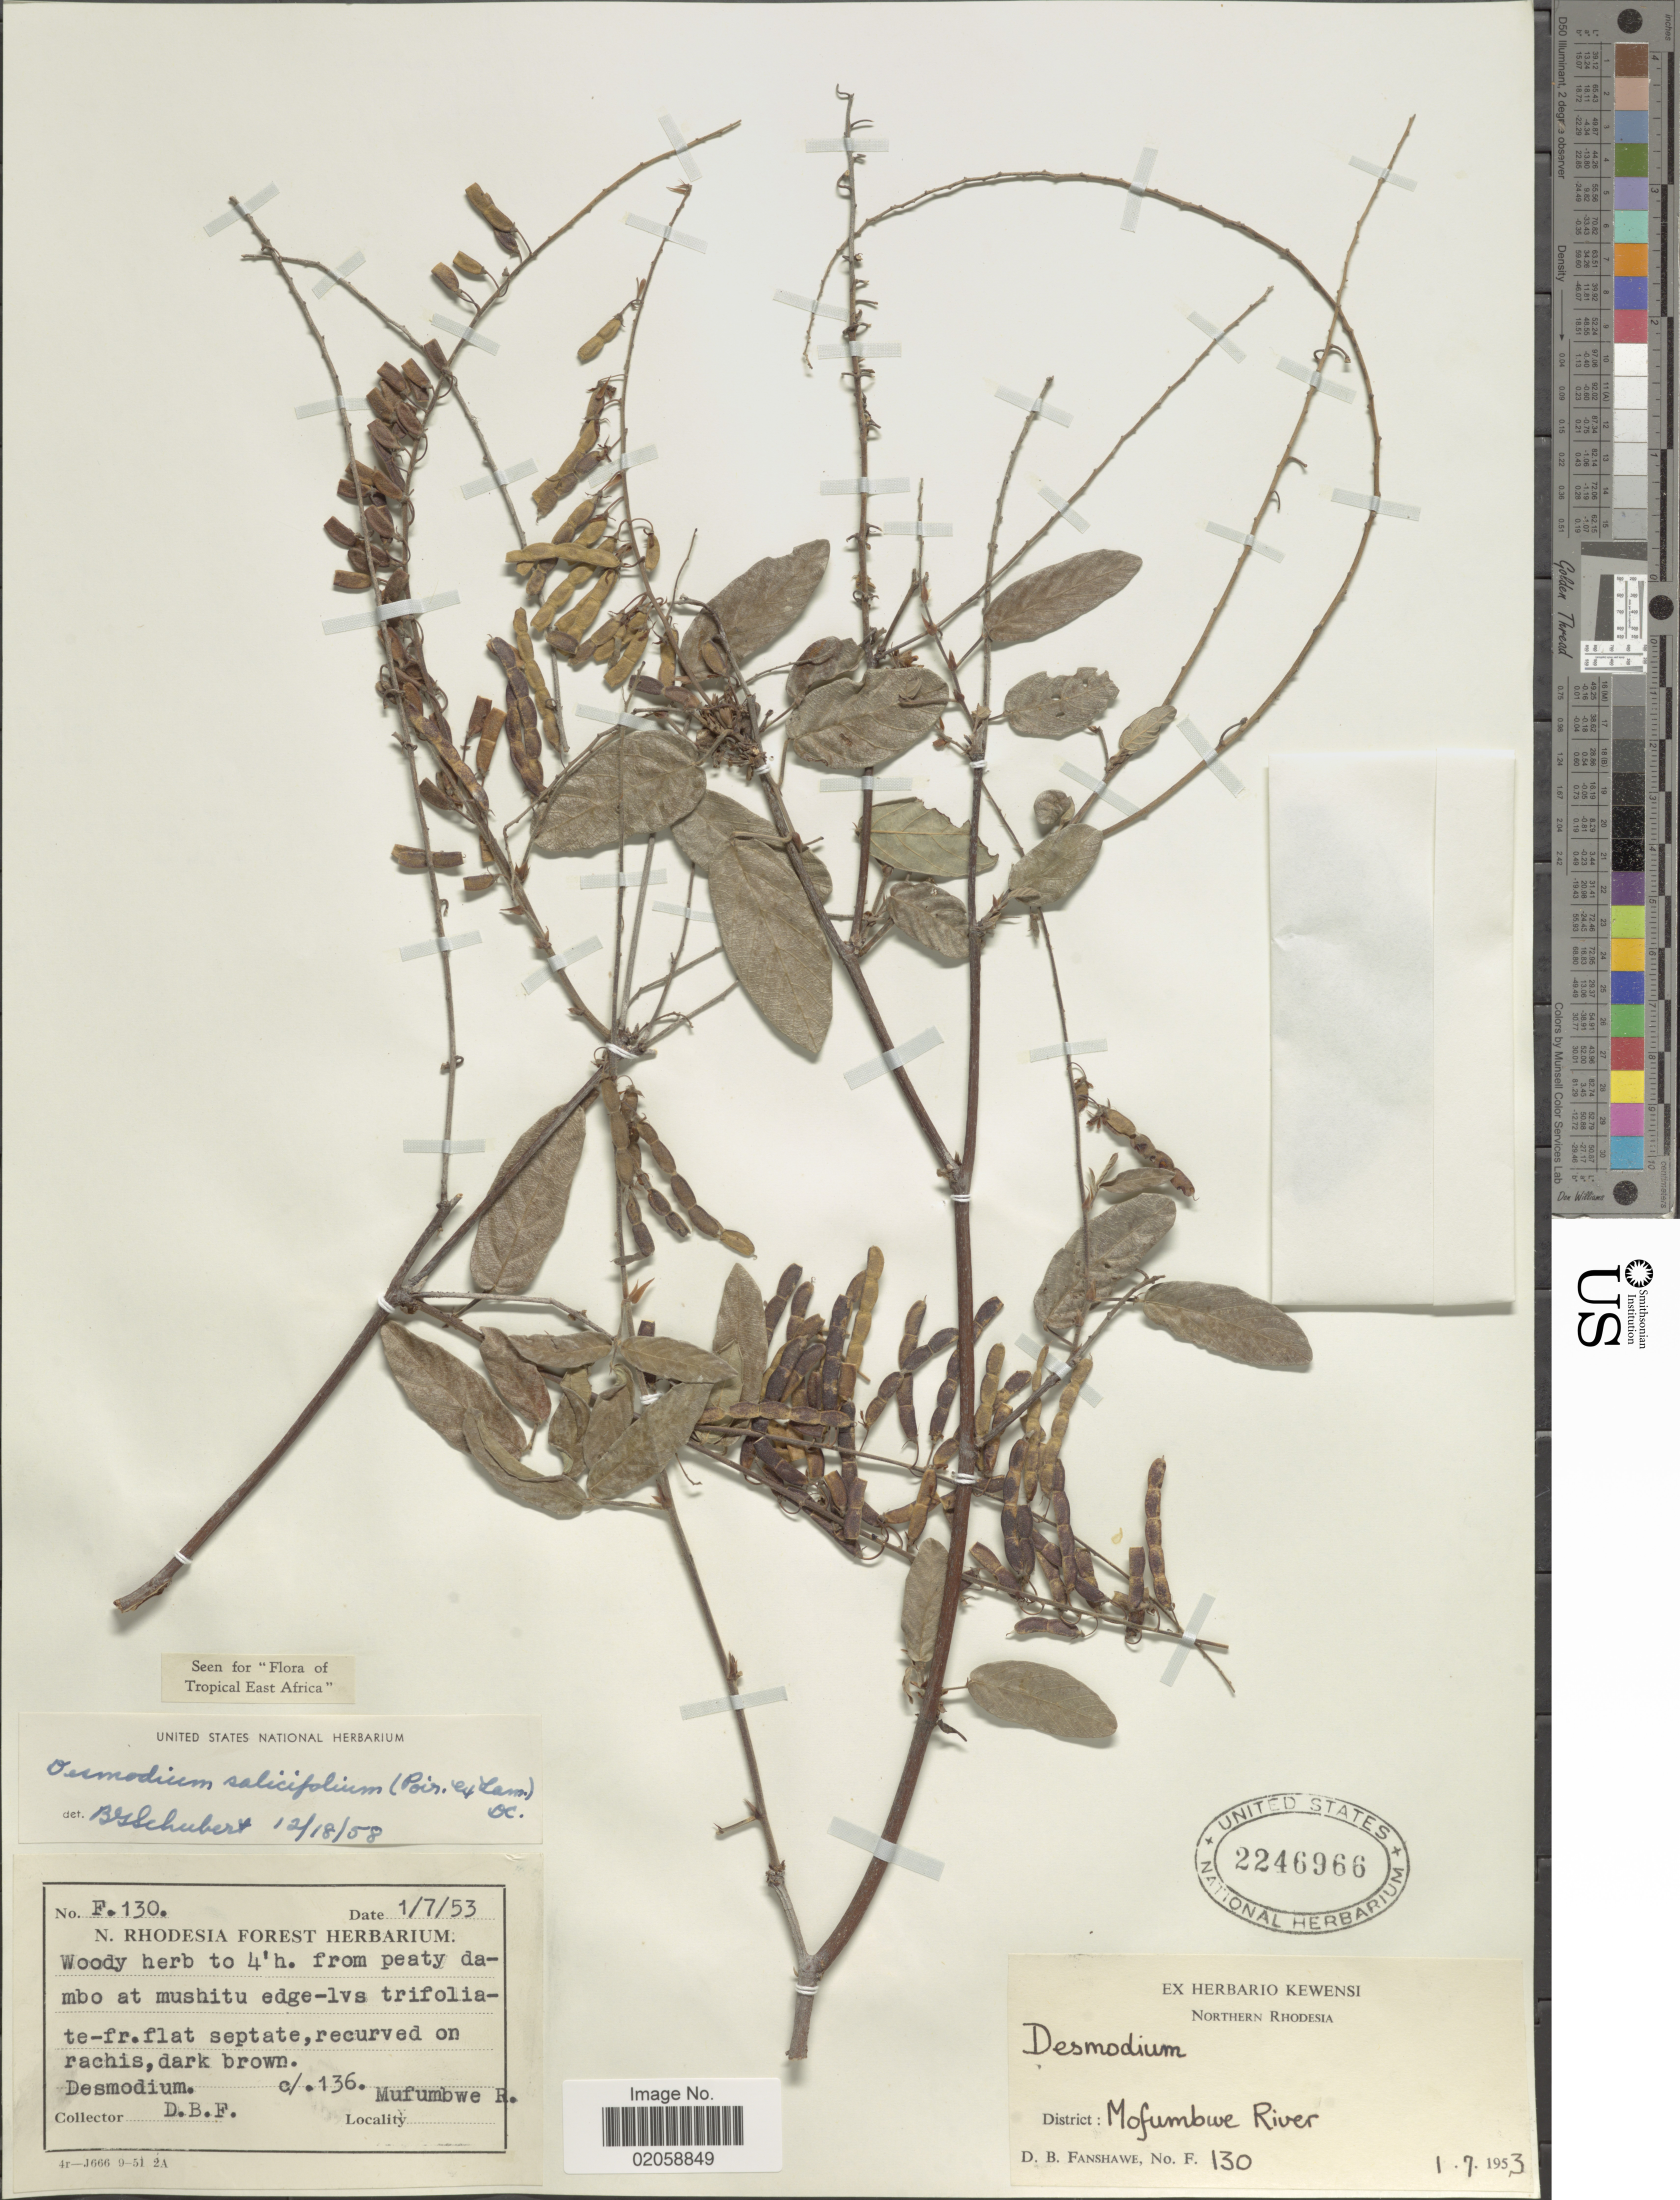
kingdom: Plantae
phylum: Tracheophyta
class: Magnoliopsida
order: Fabales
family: Fabaceae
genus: Pleurolobus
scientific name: Pleurolobus salicifolius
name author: (Poir.) H. Ohashi & K. Ohashi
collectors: D. B. Fanshawe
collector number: F130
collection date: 1953-07-01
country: Zambia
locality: Northern Rhodesia. District: Mofumbwe River.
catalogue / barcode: US 2246966